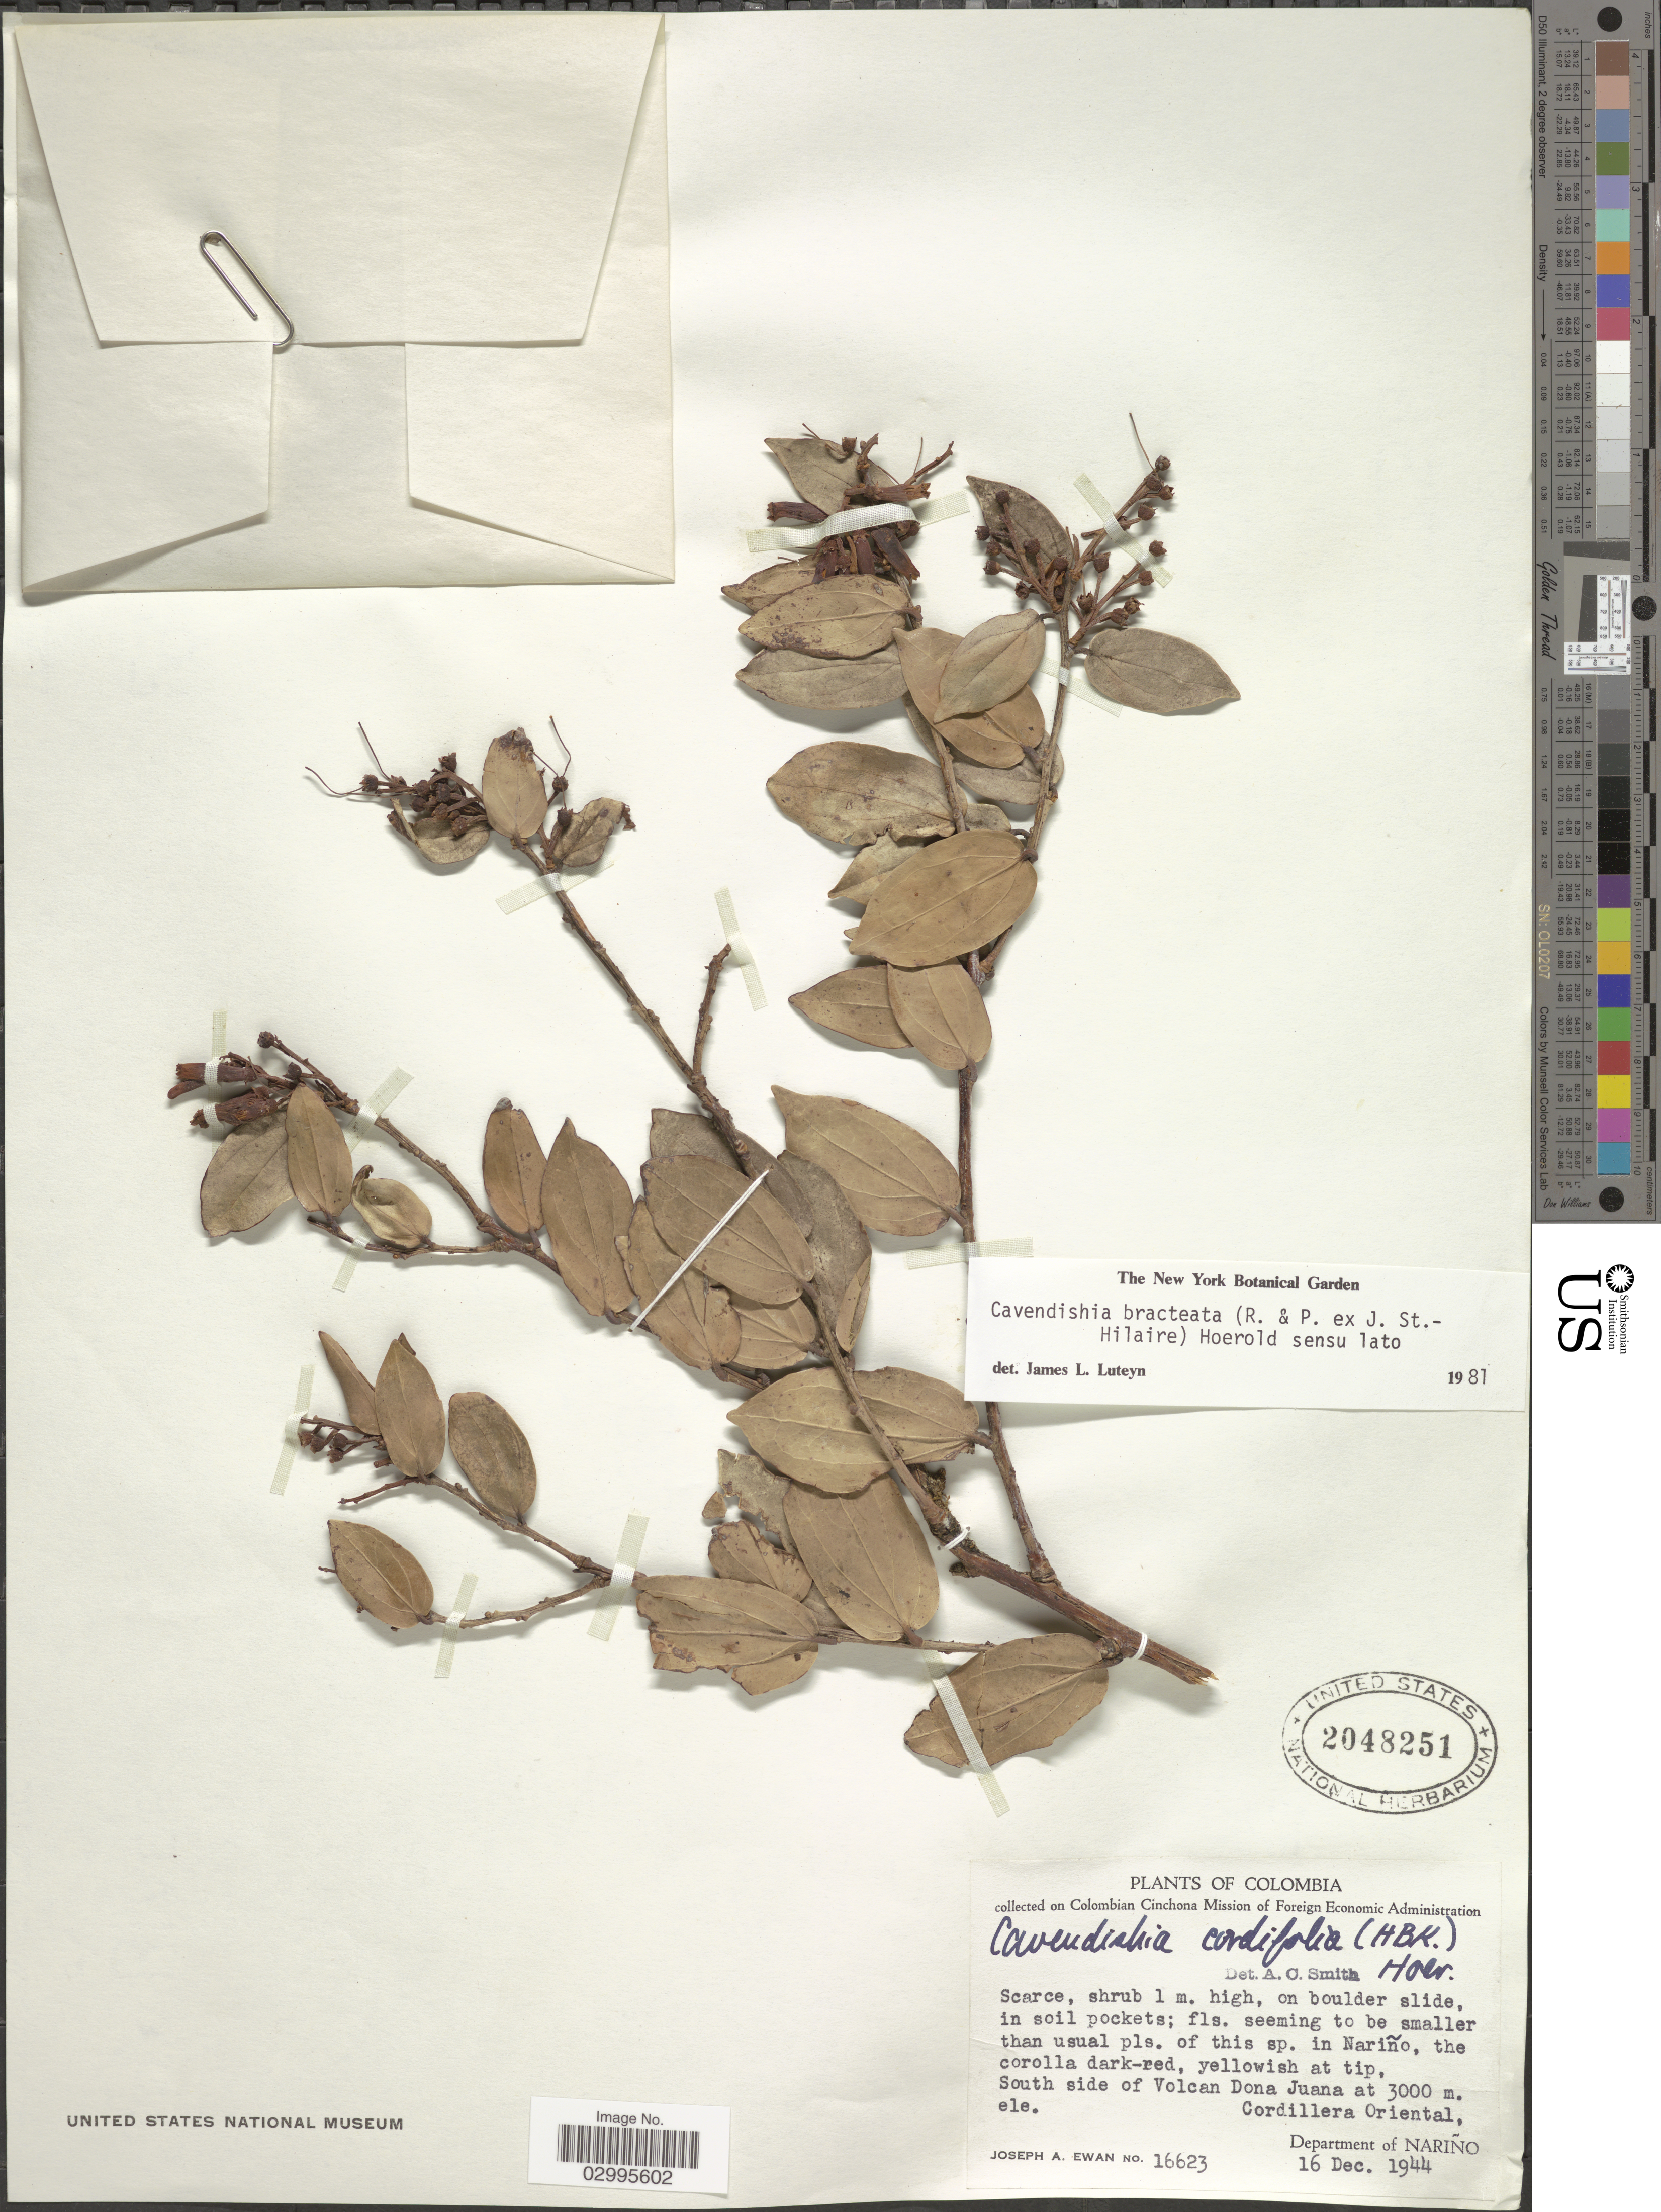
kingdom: Plantae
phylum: Tracheophyta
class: Magnoliopsida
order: Ericales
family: Ericaceae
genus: Cavendishia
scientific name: Cavendishia bracteata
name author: (Ruiz & Pav. ex J. St.-Hil.) Hoerold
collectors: J. A. Ewan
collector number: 16623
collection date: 1944-12-16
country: Colombia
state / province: Nariño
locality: South side of Volcan Dona Juana. Cordillera Oriental. Department of Nariño.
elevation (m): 3000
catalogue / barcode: US 2048251